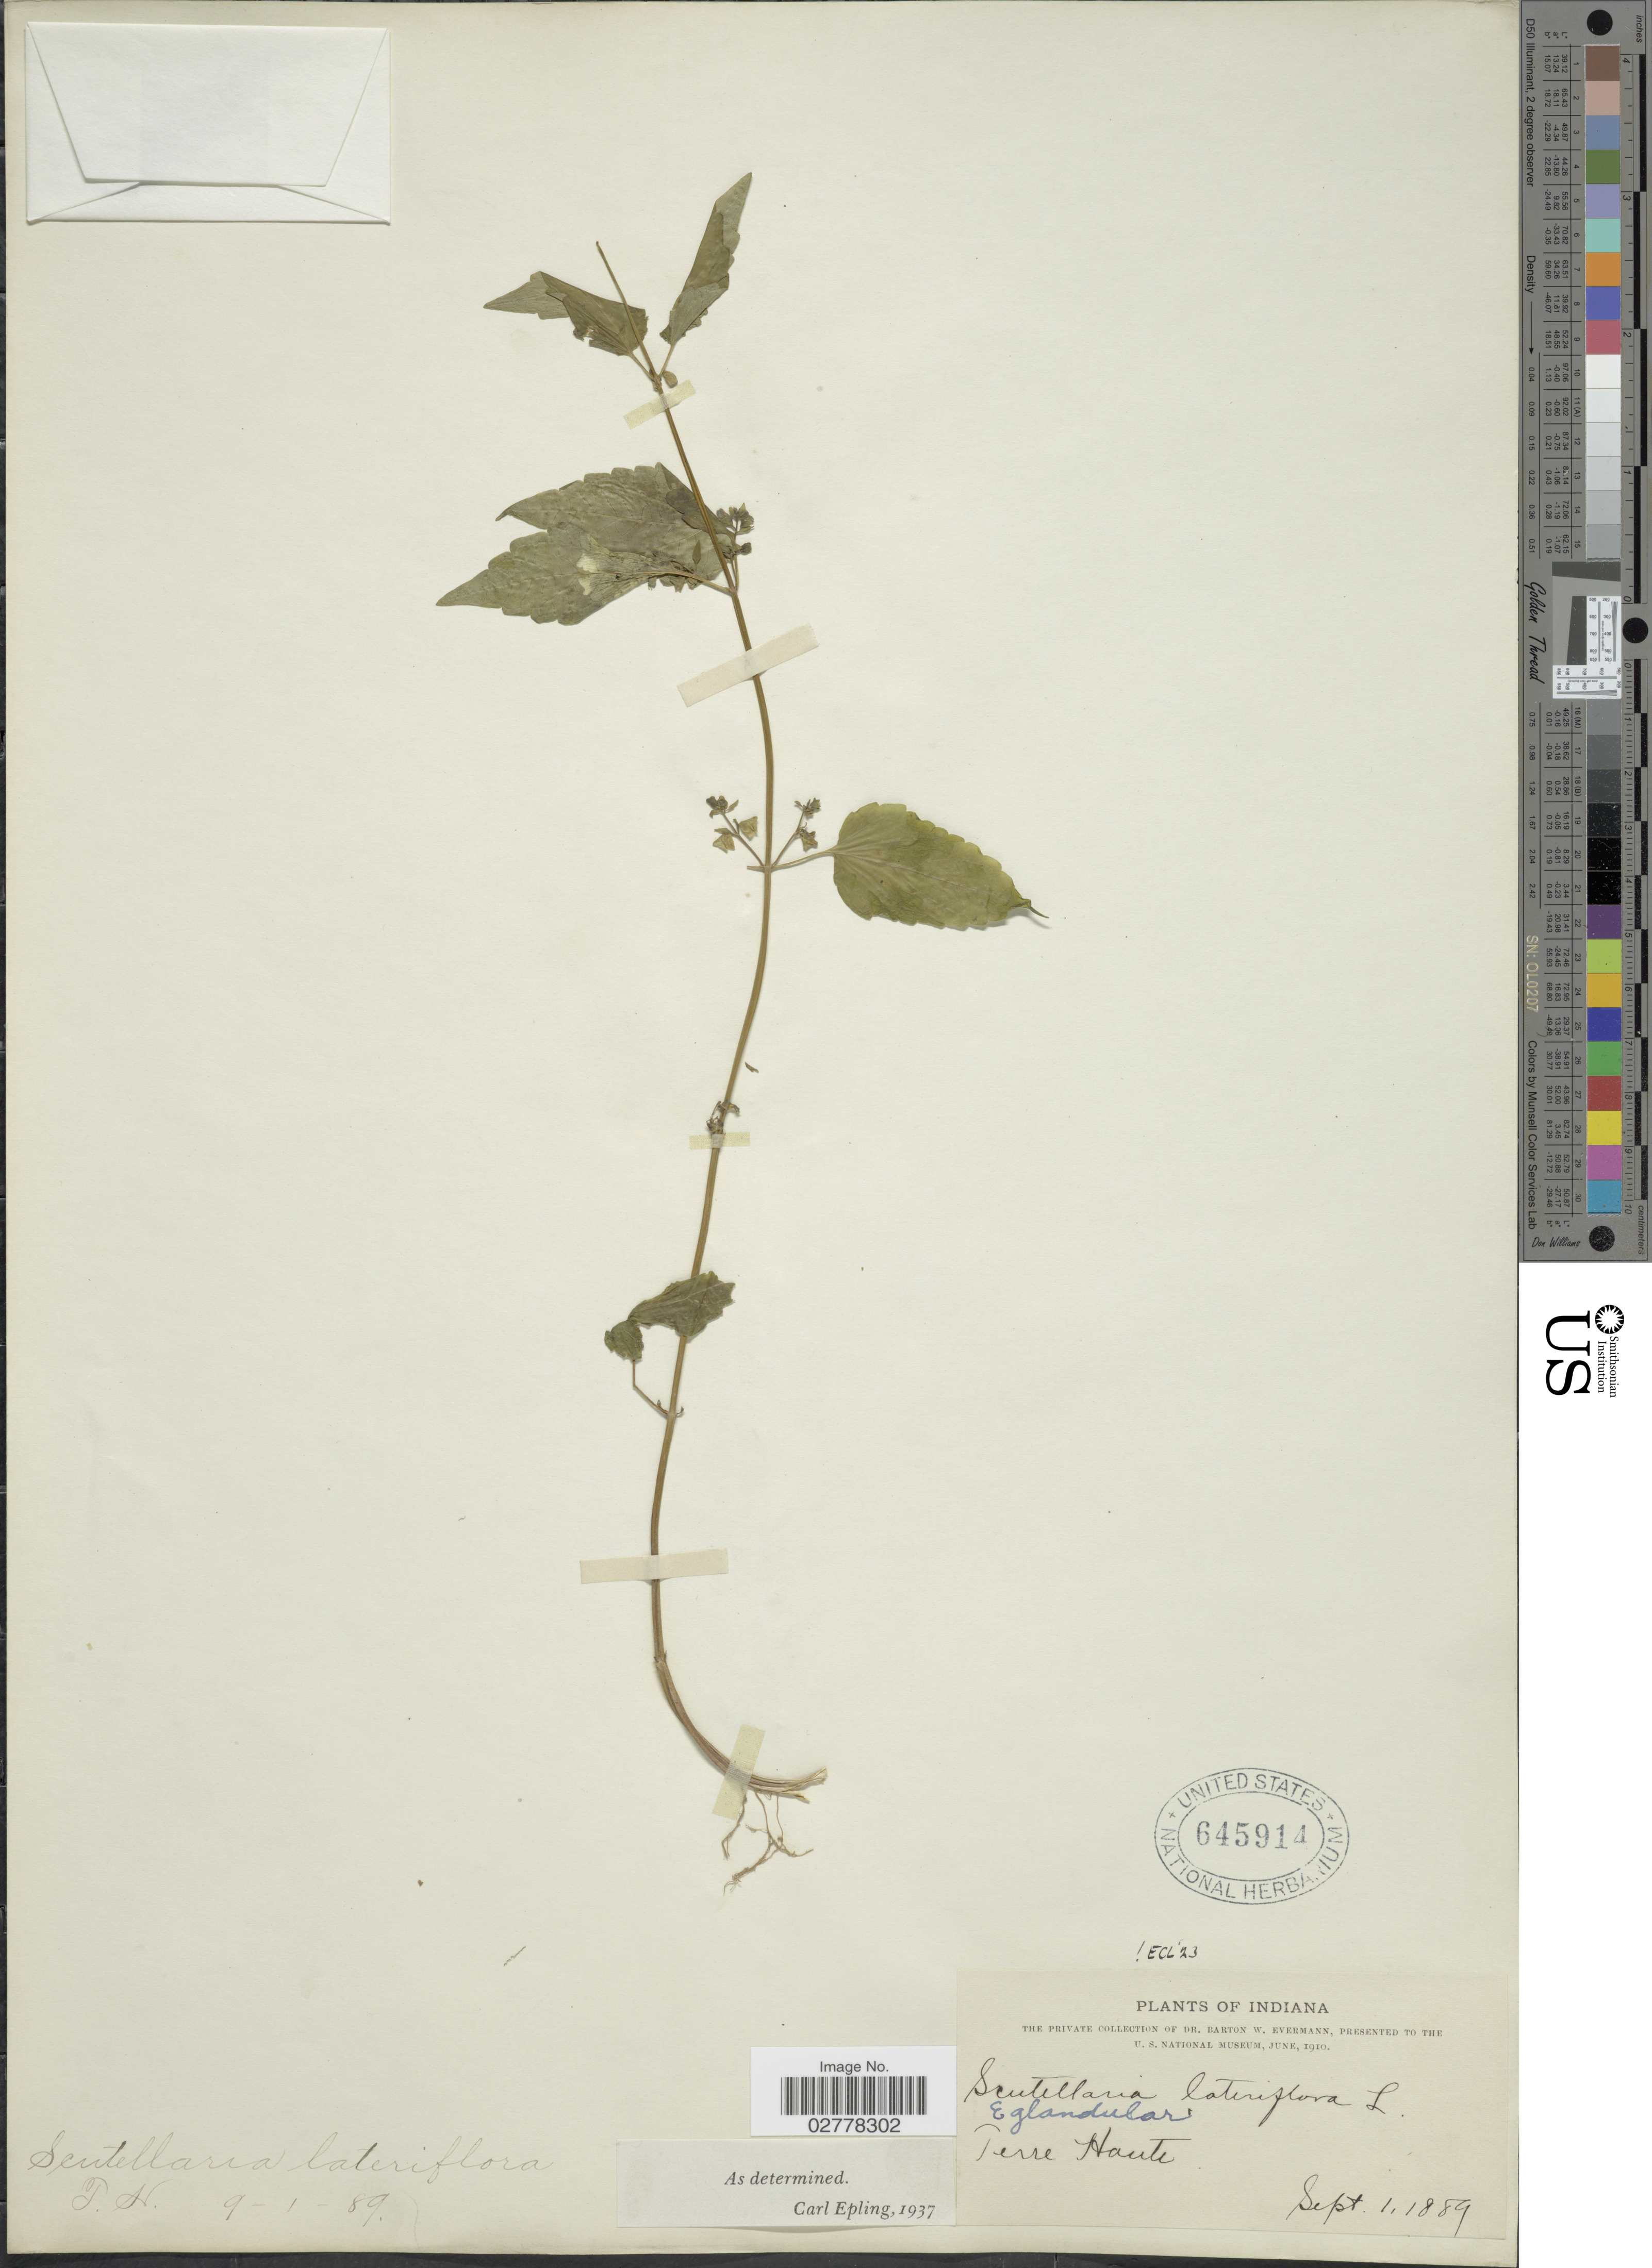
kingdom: Plantae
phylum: Tracheophyta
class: Magnoliopsida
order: Lamiales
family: Lamiaceae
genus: Scutellaria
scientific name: Scutellaria lateriflora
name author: L.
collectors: B. W. Evermann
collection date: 1889-09-01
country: United States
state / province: Indiana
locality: Terre Haute.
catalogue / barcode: US 645914